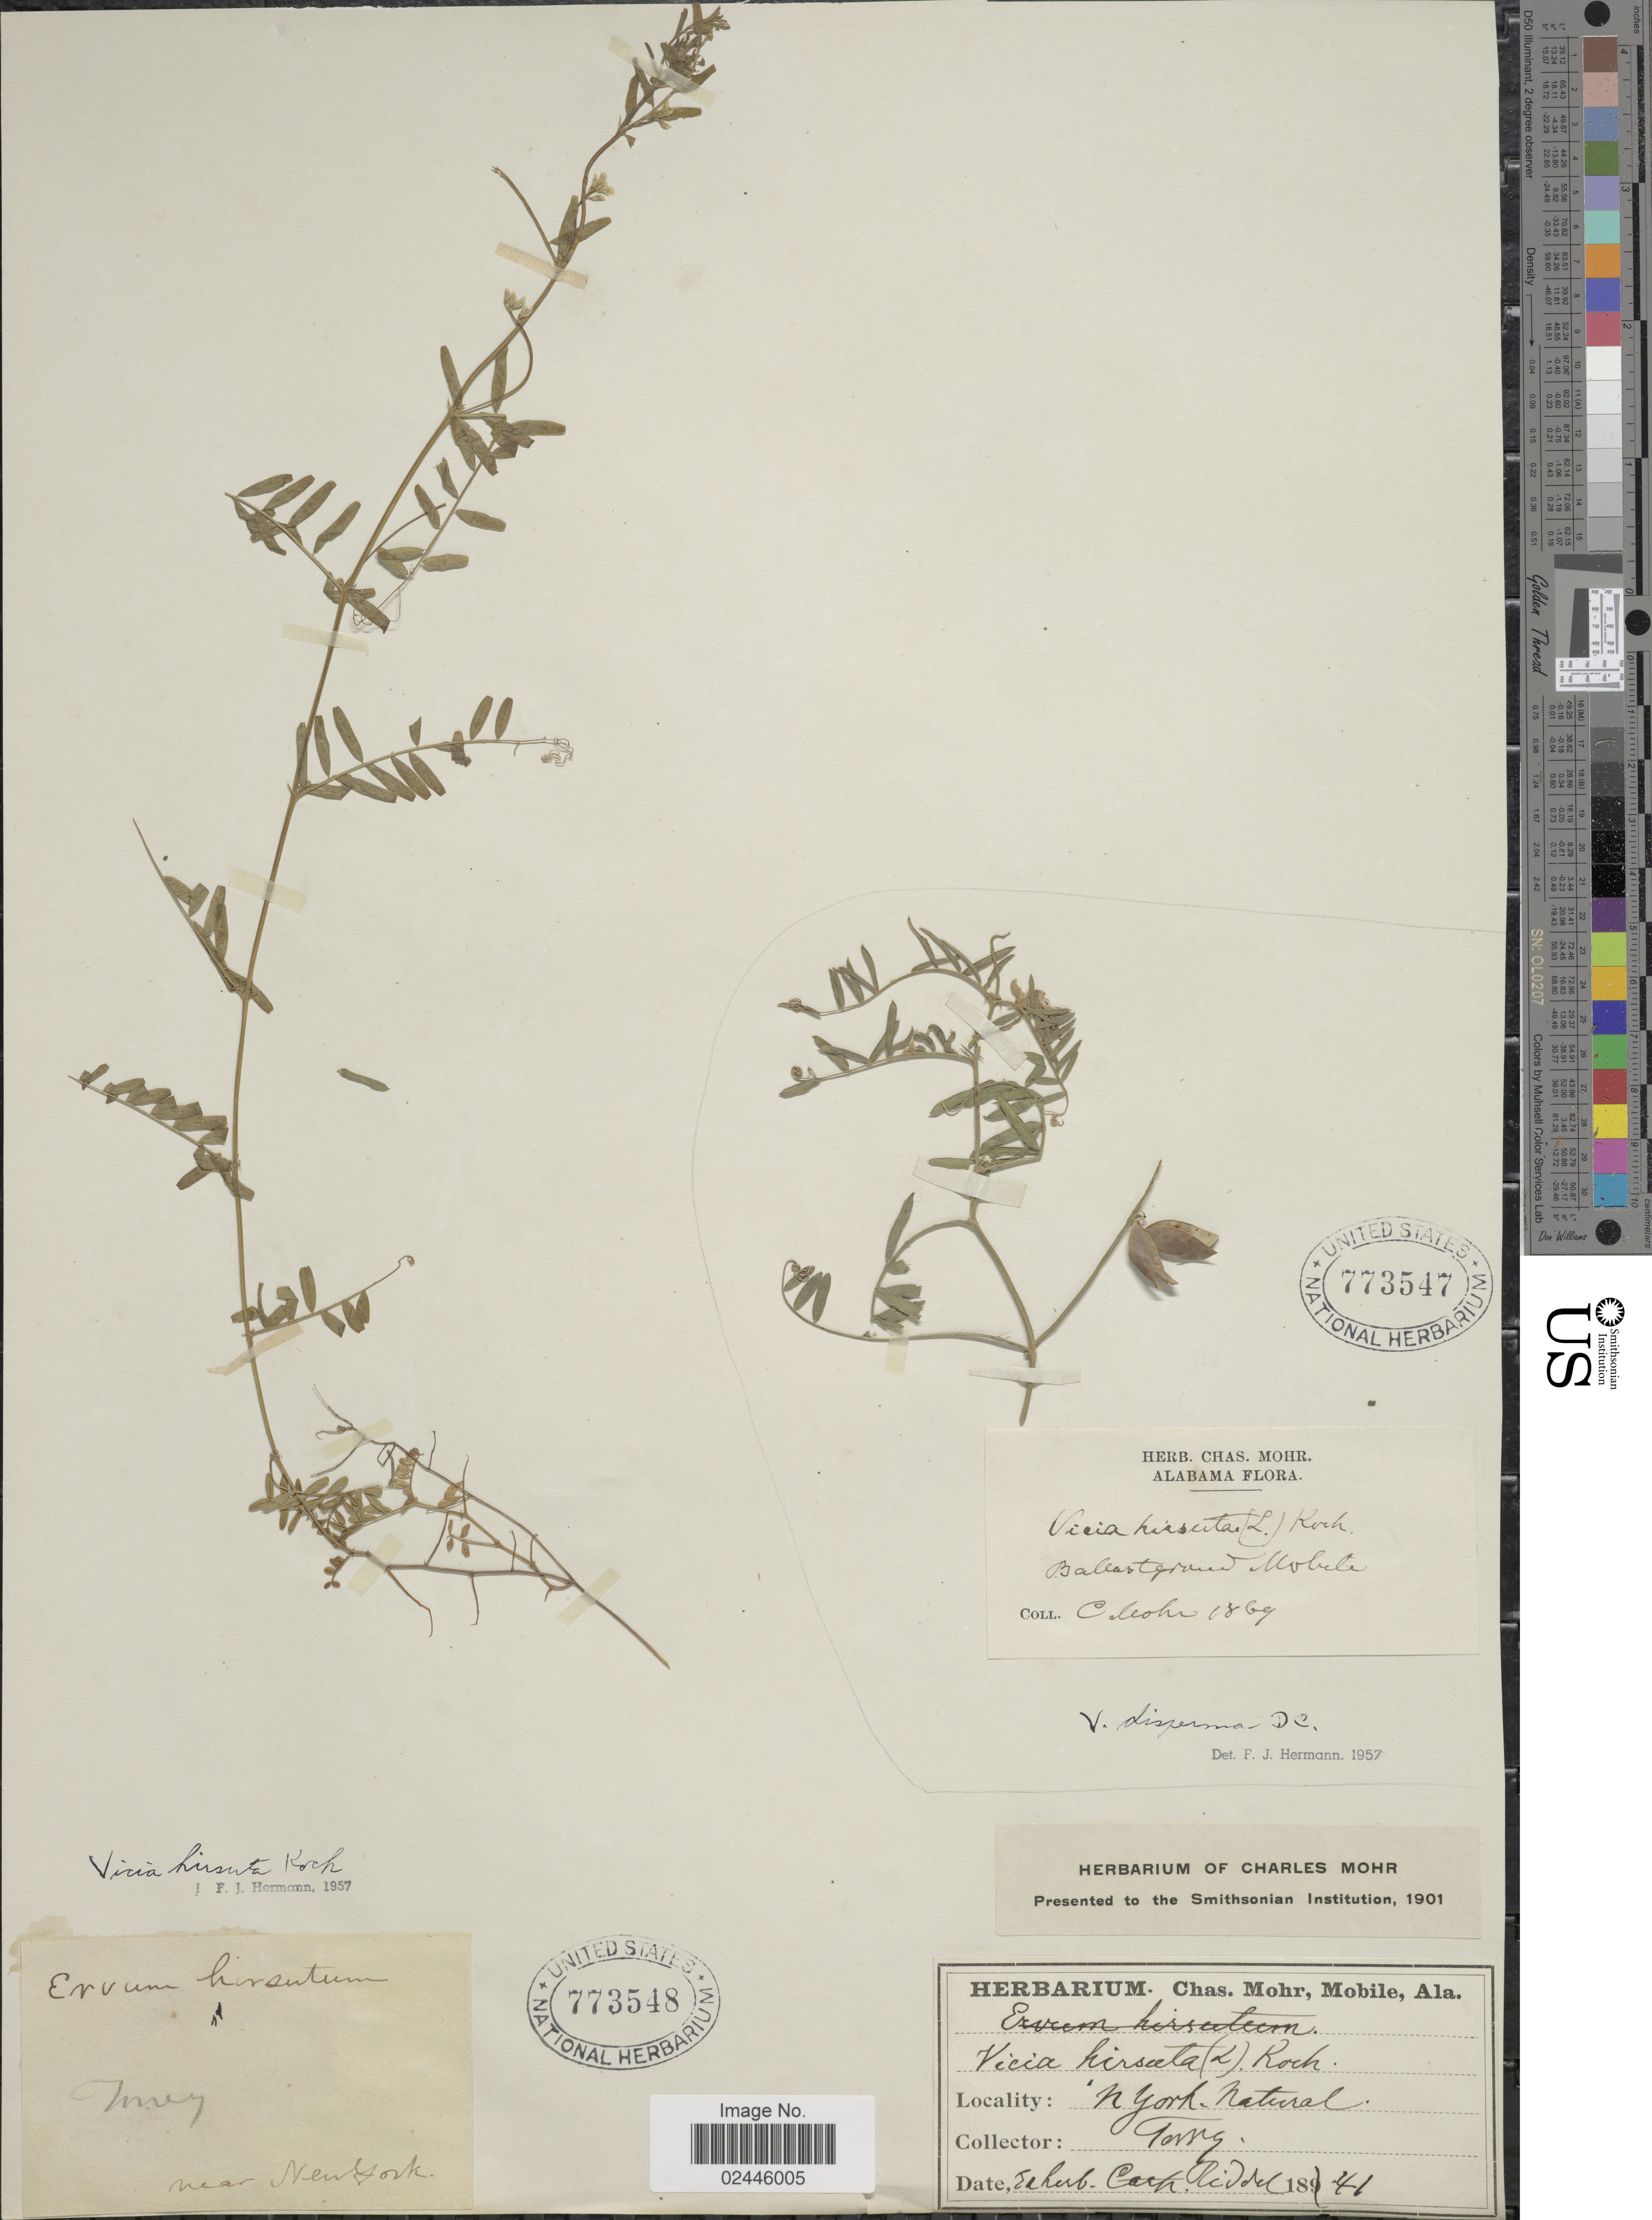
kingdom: Plantae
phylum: Tracheophyta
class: Magnoliopsida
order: Fabales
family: Fabaceae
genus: Vicia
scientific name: Vicia disperma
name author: DC.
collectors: C. T. Mohr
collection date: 1869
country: United States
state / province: Alabama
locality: Ballast ground, Mobile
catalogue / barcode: US 773547